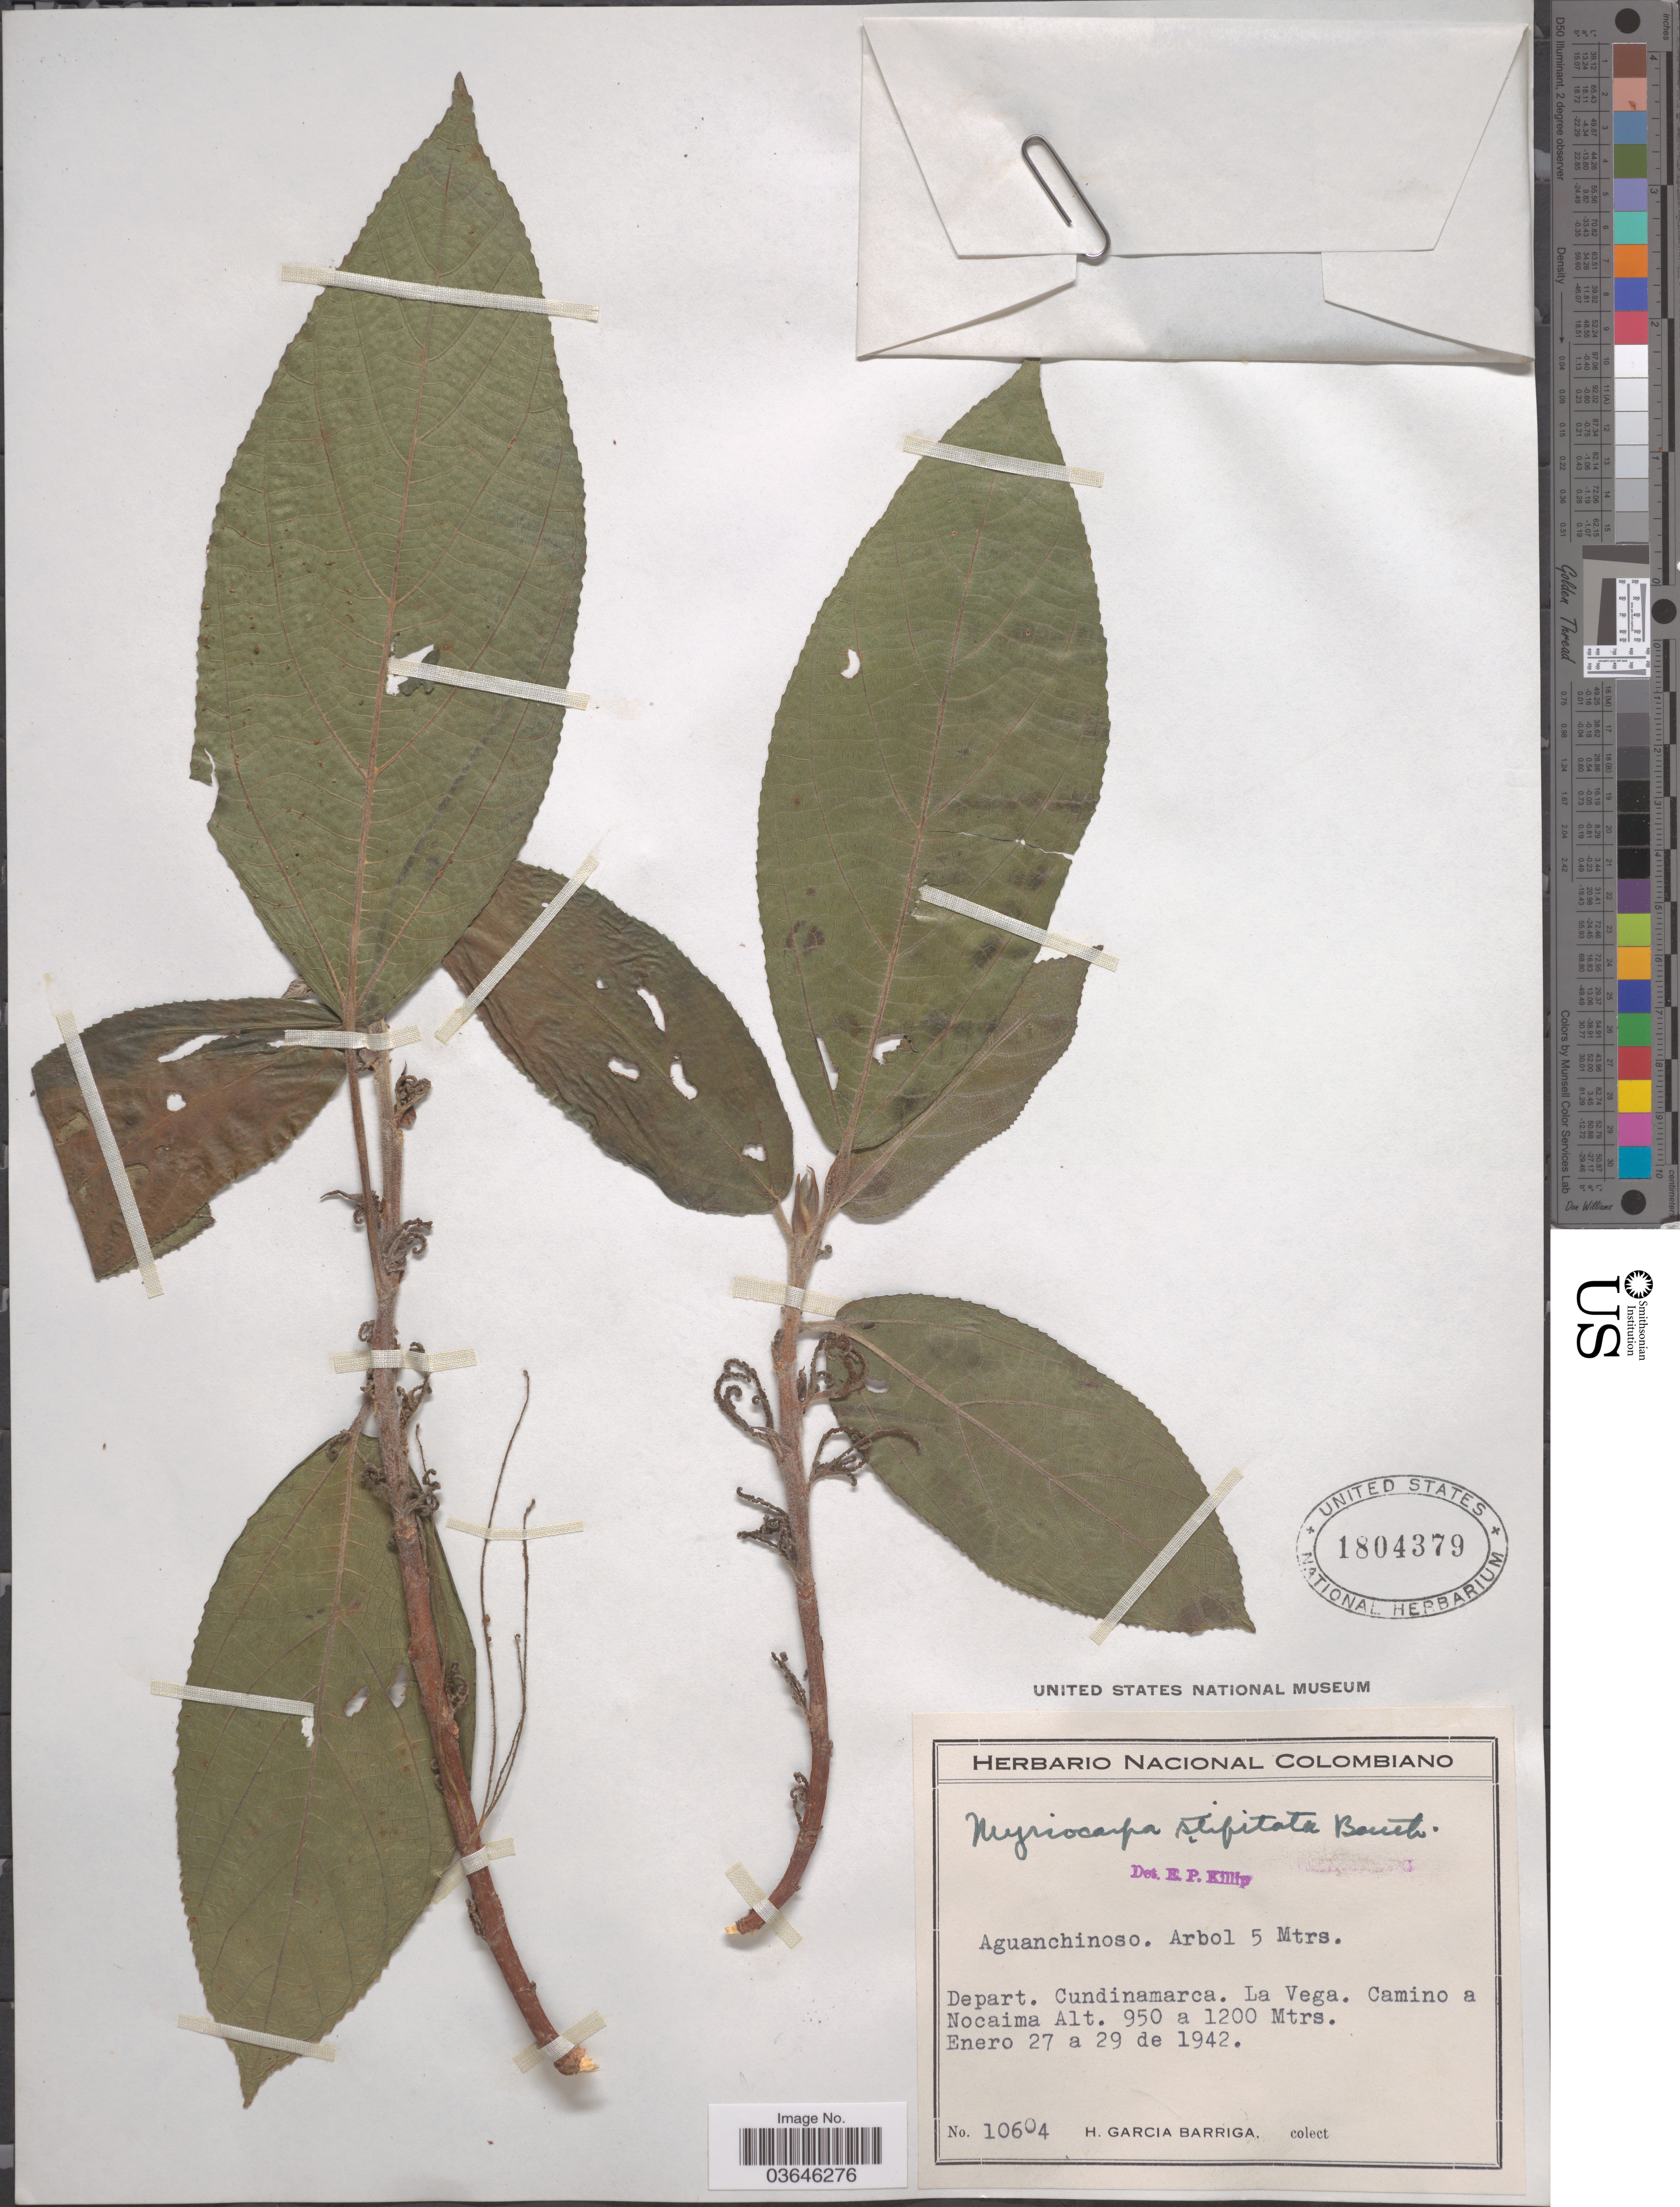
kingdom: Plantae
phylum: Tracheophyta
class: Magnoliopsida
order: Rosales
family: Urticaceae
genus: Myriocarpa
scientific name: Myriocarpa stipitata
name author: Benth.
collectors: H. García Barriga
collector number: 10604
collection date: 1941-01-27/1942-01-29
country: Colombia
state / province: Cundinamarca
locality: Depart. Cundinamarca. La Vega. Camino a Nocaima.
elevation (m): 950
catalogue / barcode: US 1804379